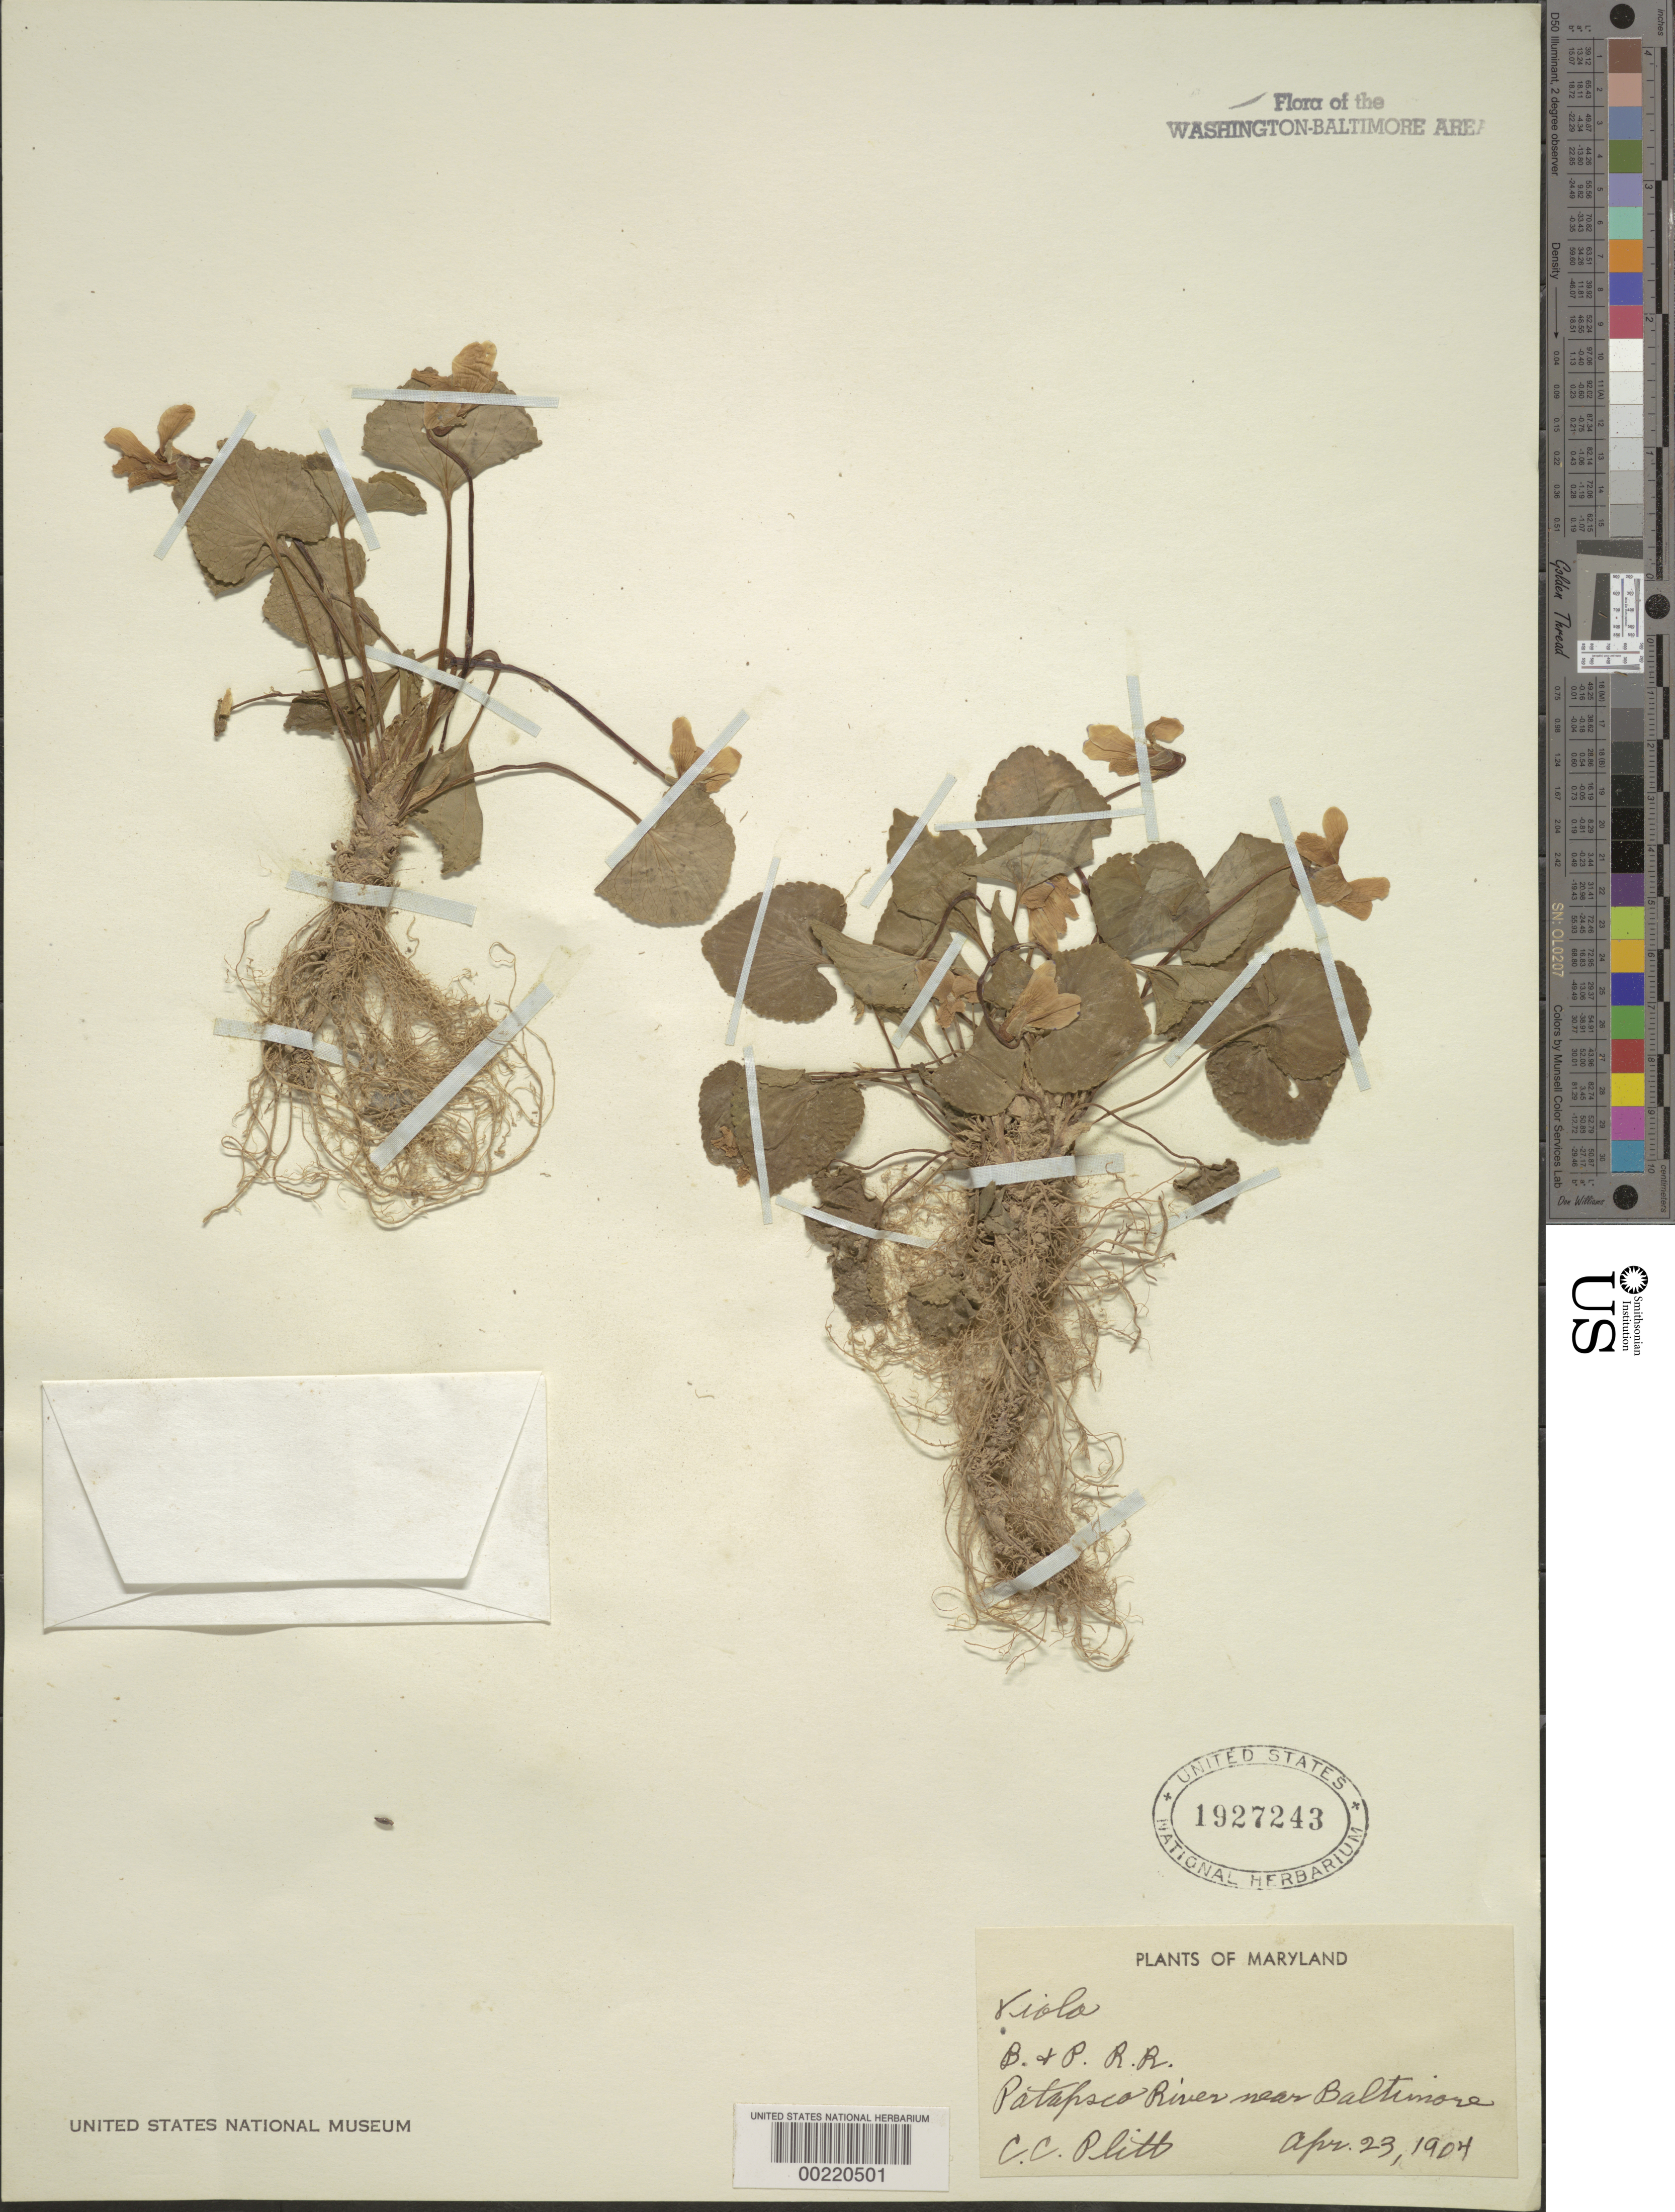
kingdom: Plantae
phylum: Tracheophyta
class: Magnoliopsida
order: Malpighiales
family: Violaceae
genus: Viola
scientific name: Viola sp.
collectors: C. Plitt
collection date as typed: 23 Apr 1904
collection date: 1904-04-23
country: United States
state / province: Maryland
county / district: Baltimore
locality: Patapsco River Baltimore vicinity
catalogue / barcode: US 1927243